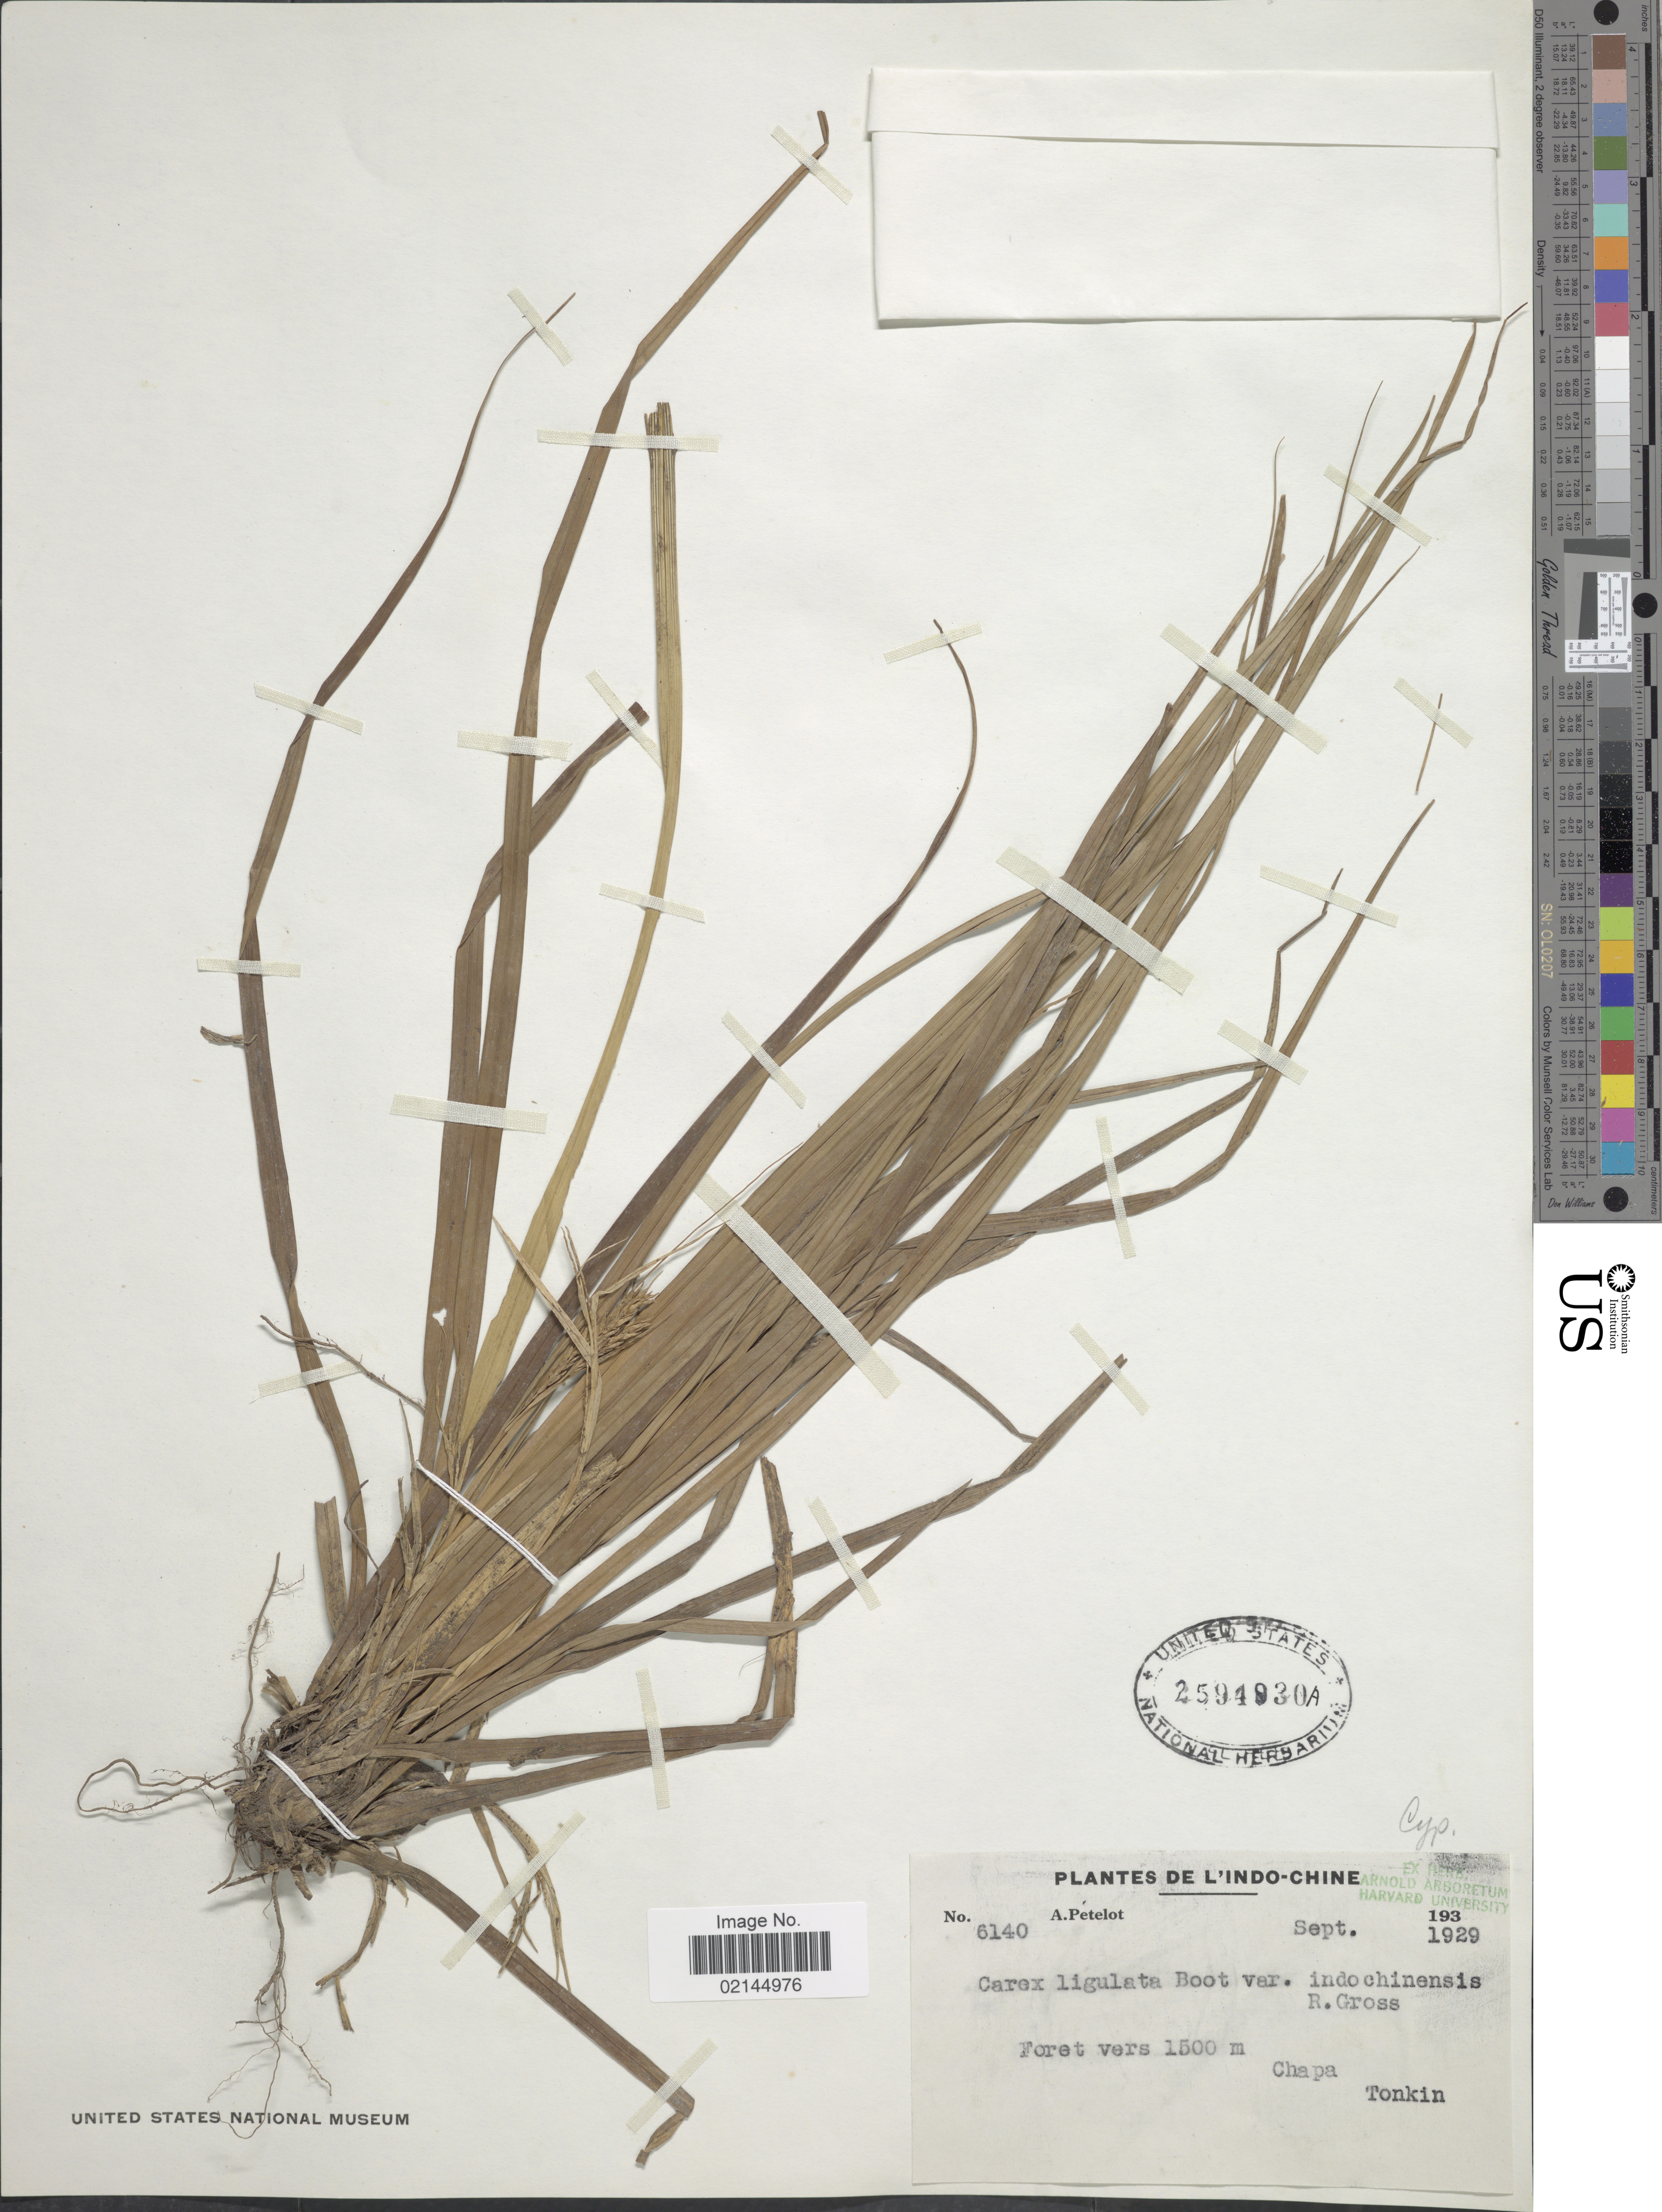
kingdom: Plantae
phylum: Tracheophyta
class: Liliopsida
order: Poales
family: Cyperaceae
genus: Carex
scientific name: Carex ligulata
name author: Nees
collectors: A. Petelot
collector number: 6140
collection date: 1929-09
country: Vietnam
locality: De L'indo-chine, Forest vers, Chapa, Tonkin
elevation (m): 1500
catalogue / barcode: US 2594930A